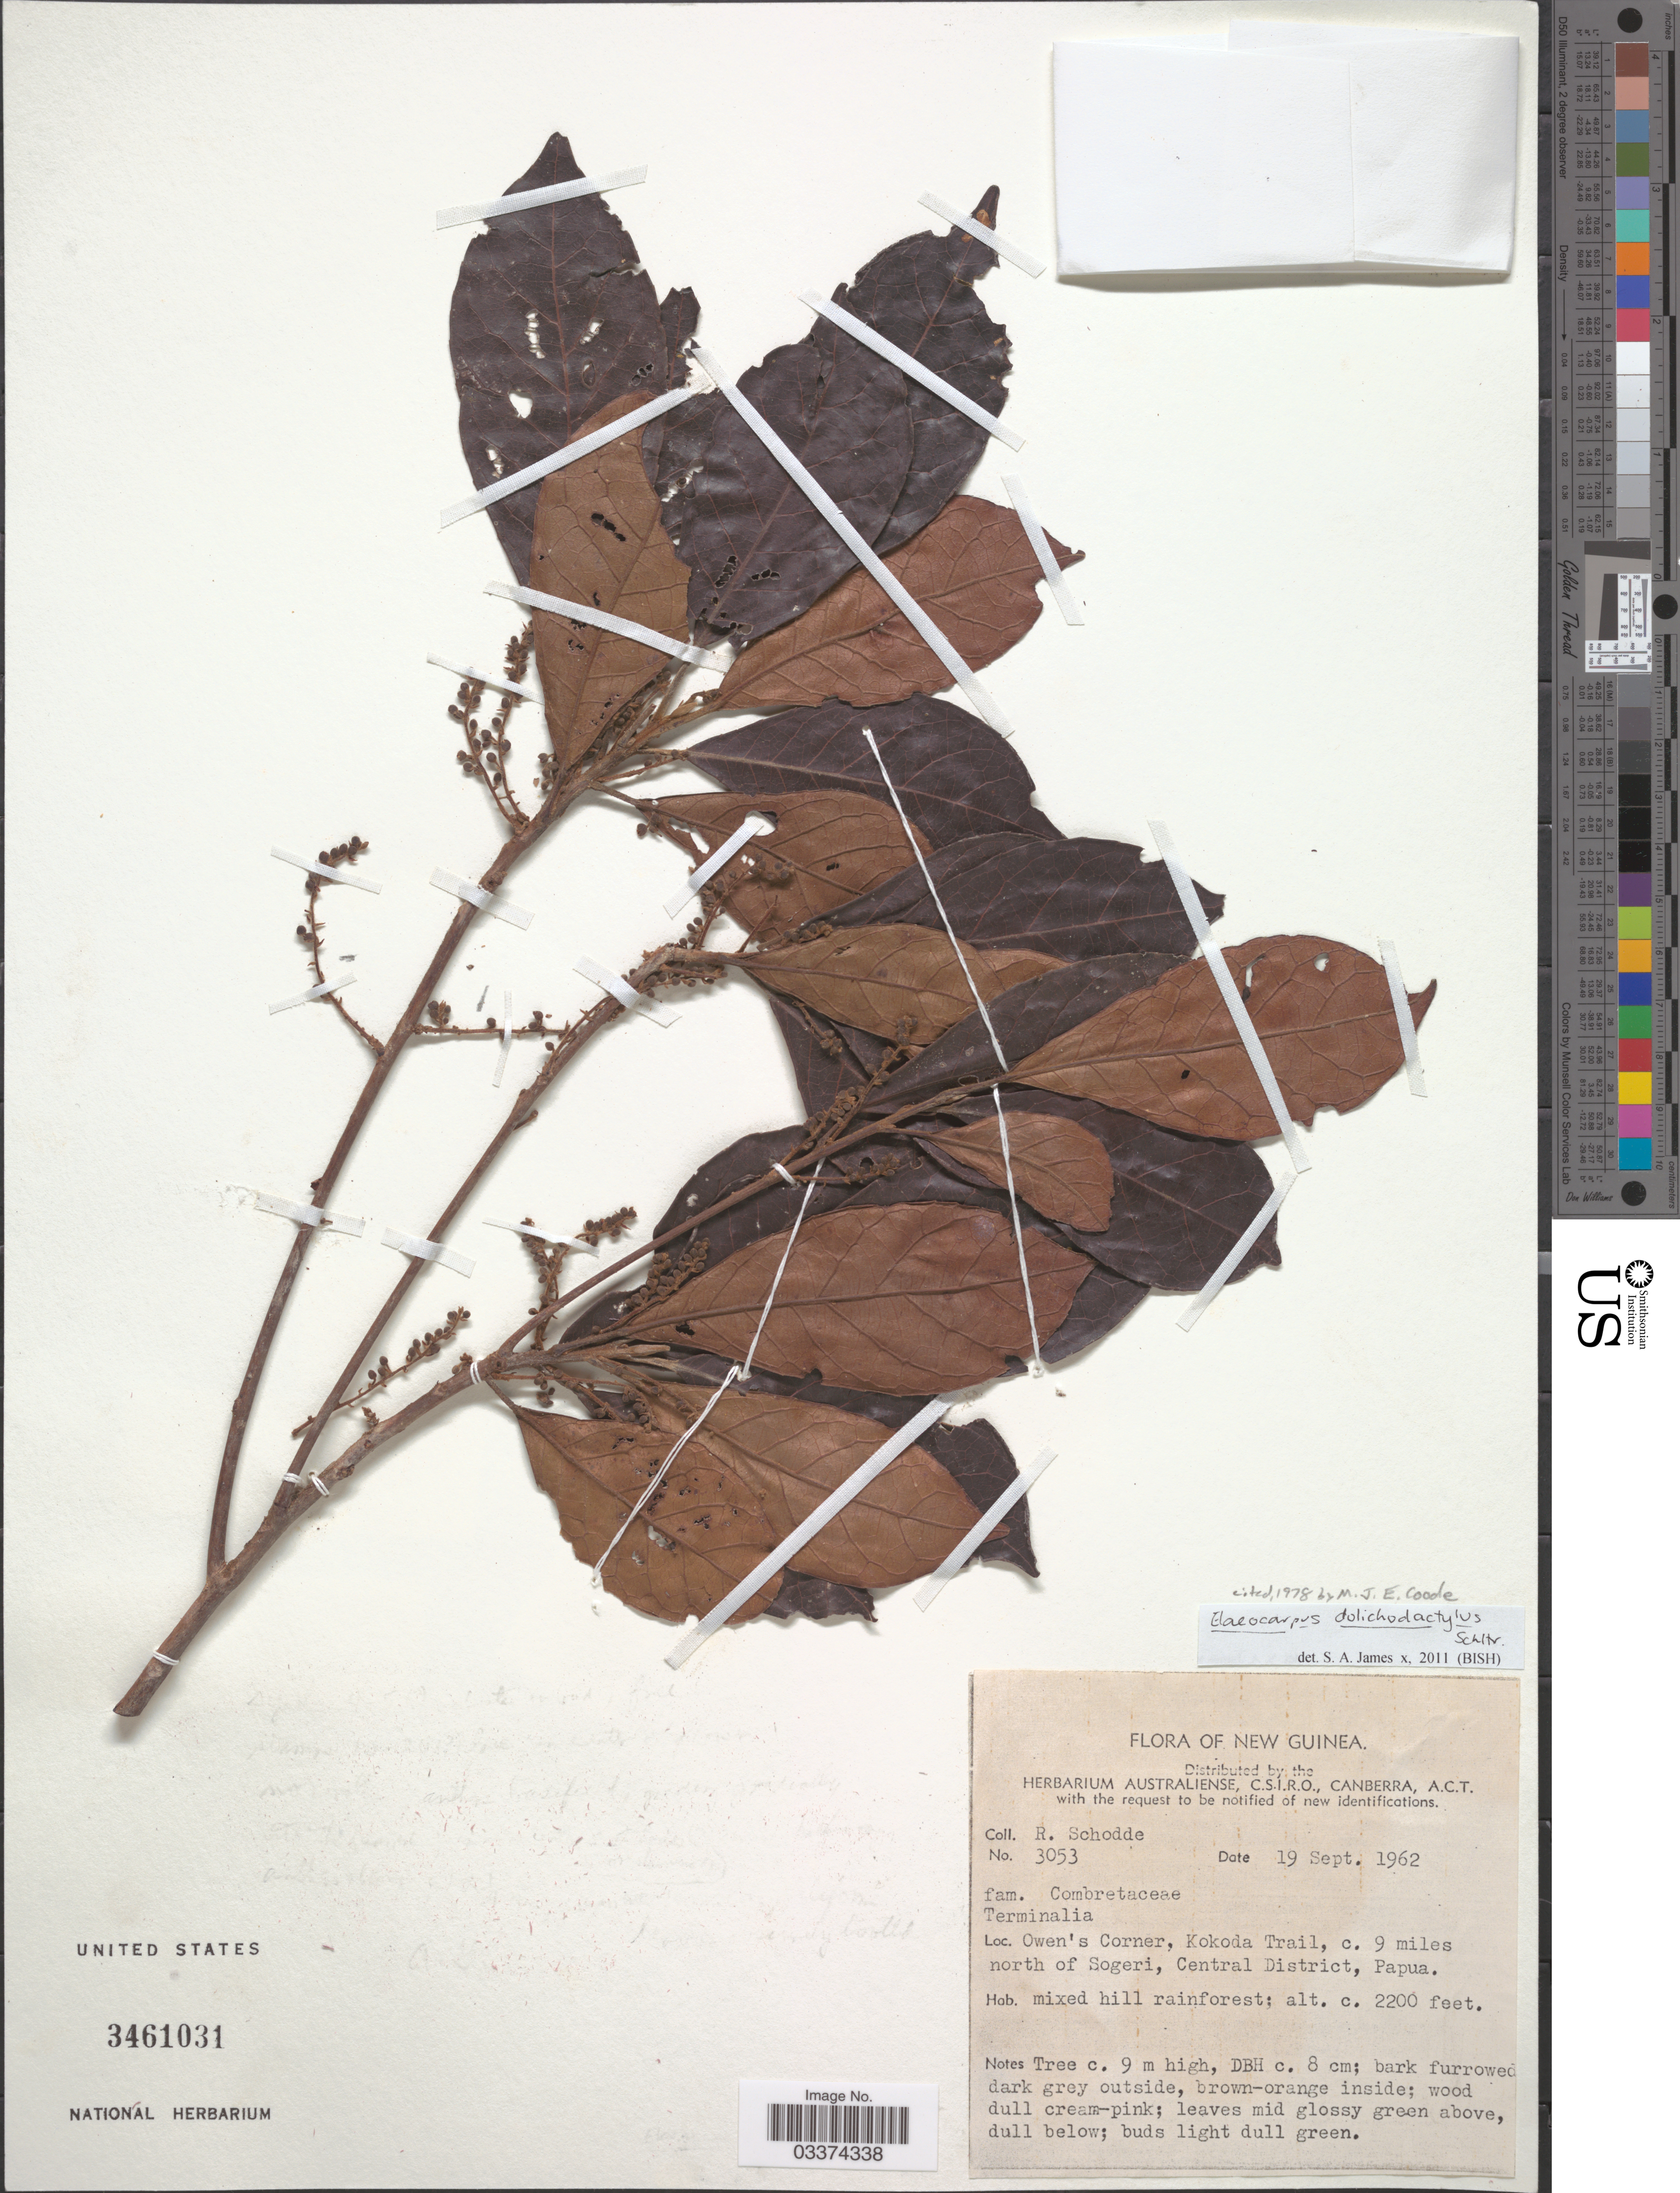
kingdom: Plantae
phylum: Tracheophyta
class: Magnoliopsida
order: Oxalidales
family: Elaeocarpaceae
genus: Elaeocarpus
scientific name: Elaeocarpus dolichodactylus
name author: Schltr.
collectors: R. Schodde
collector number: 3053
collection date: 1962-09-19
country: Papua New Guinea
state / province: Central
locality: New Guinea, Owen's Corner, Kokoda Trail, c. 9 miles north of Sogeri, Central District, Papua.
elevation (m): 671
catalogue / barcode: US 3461031